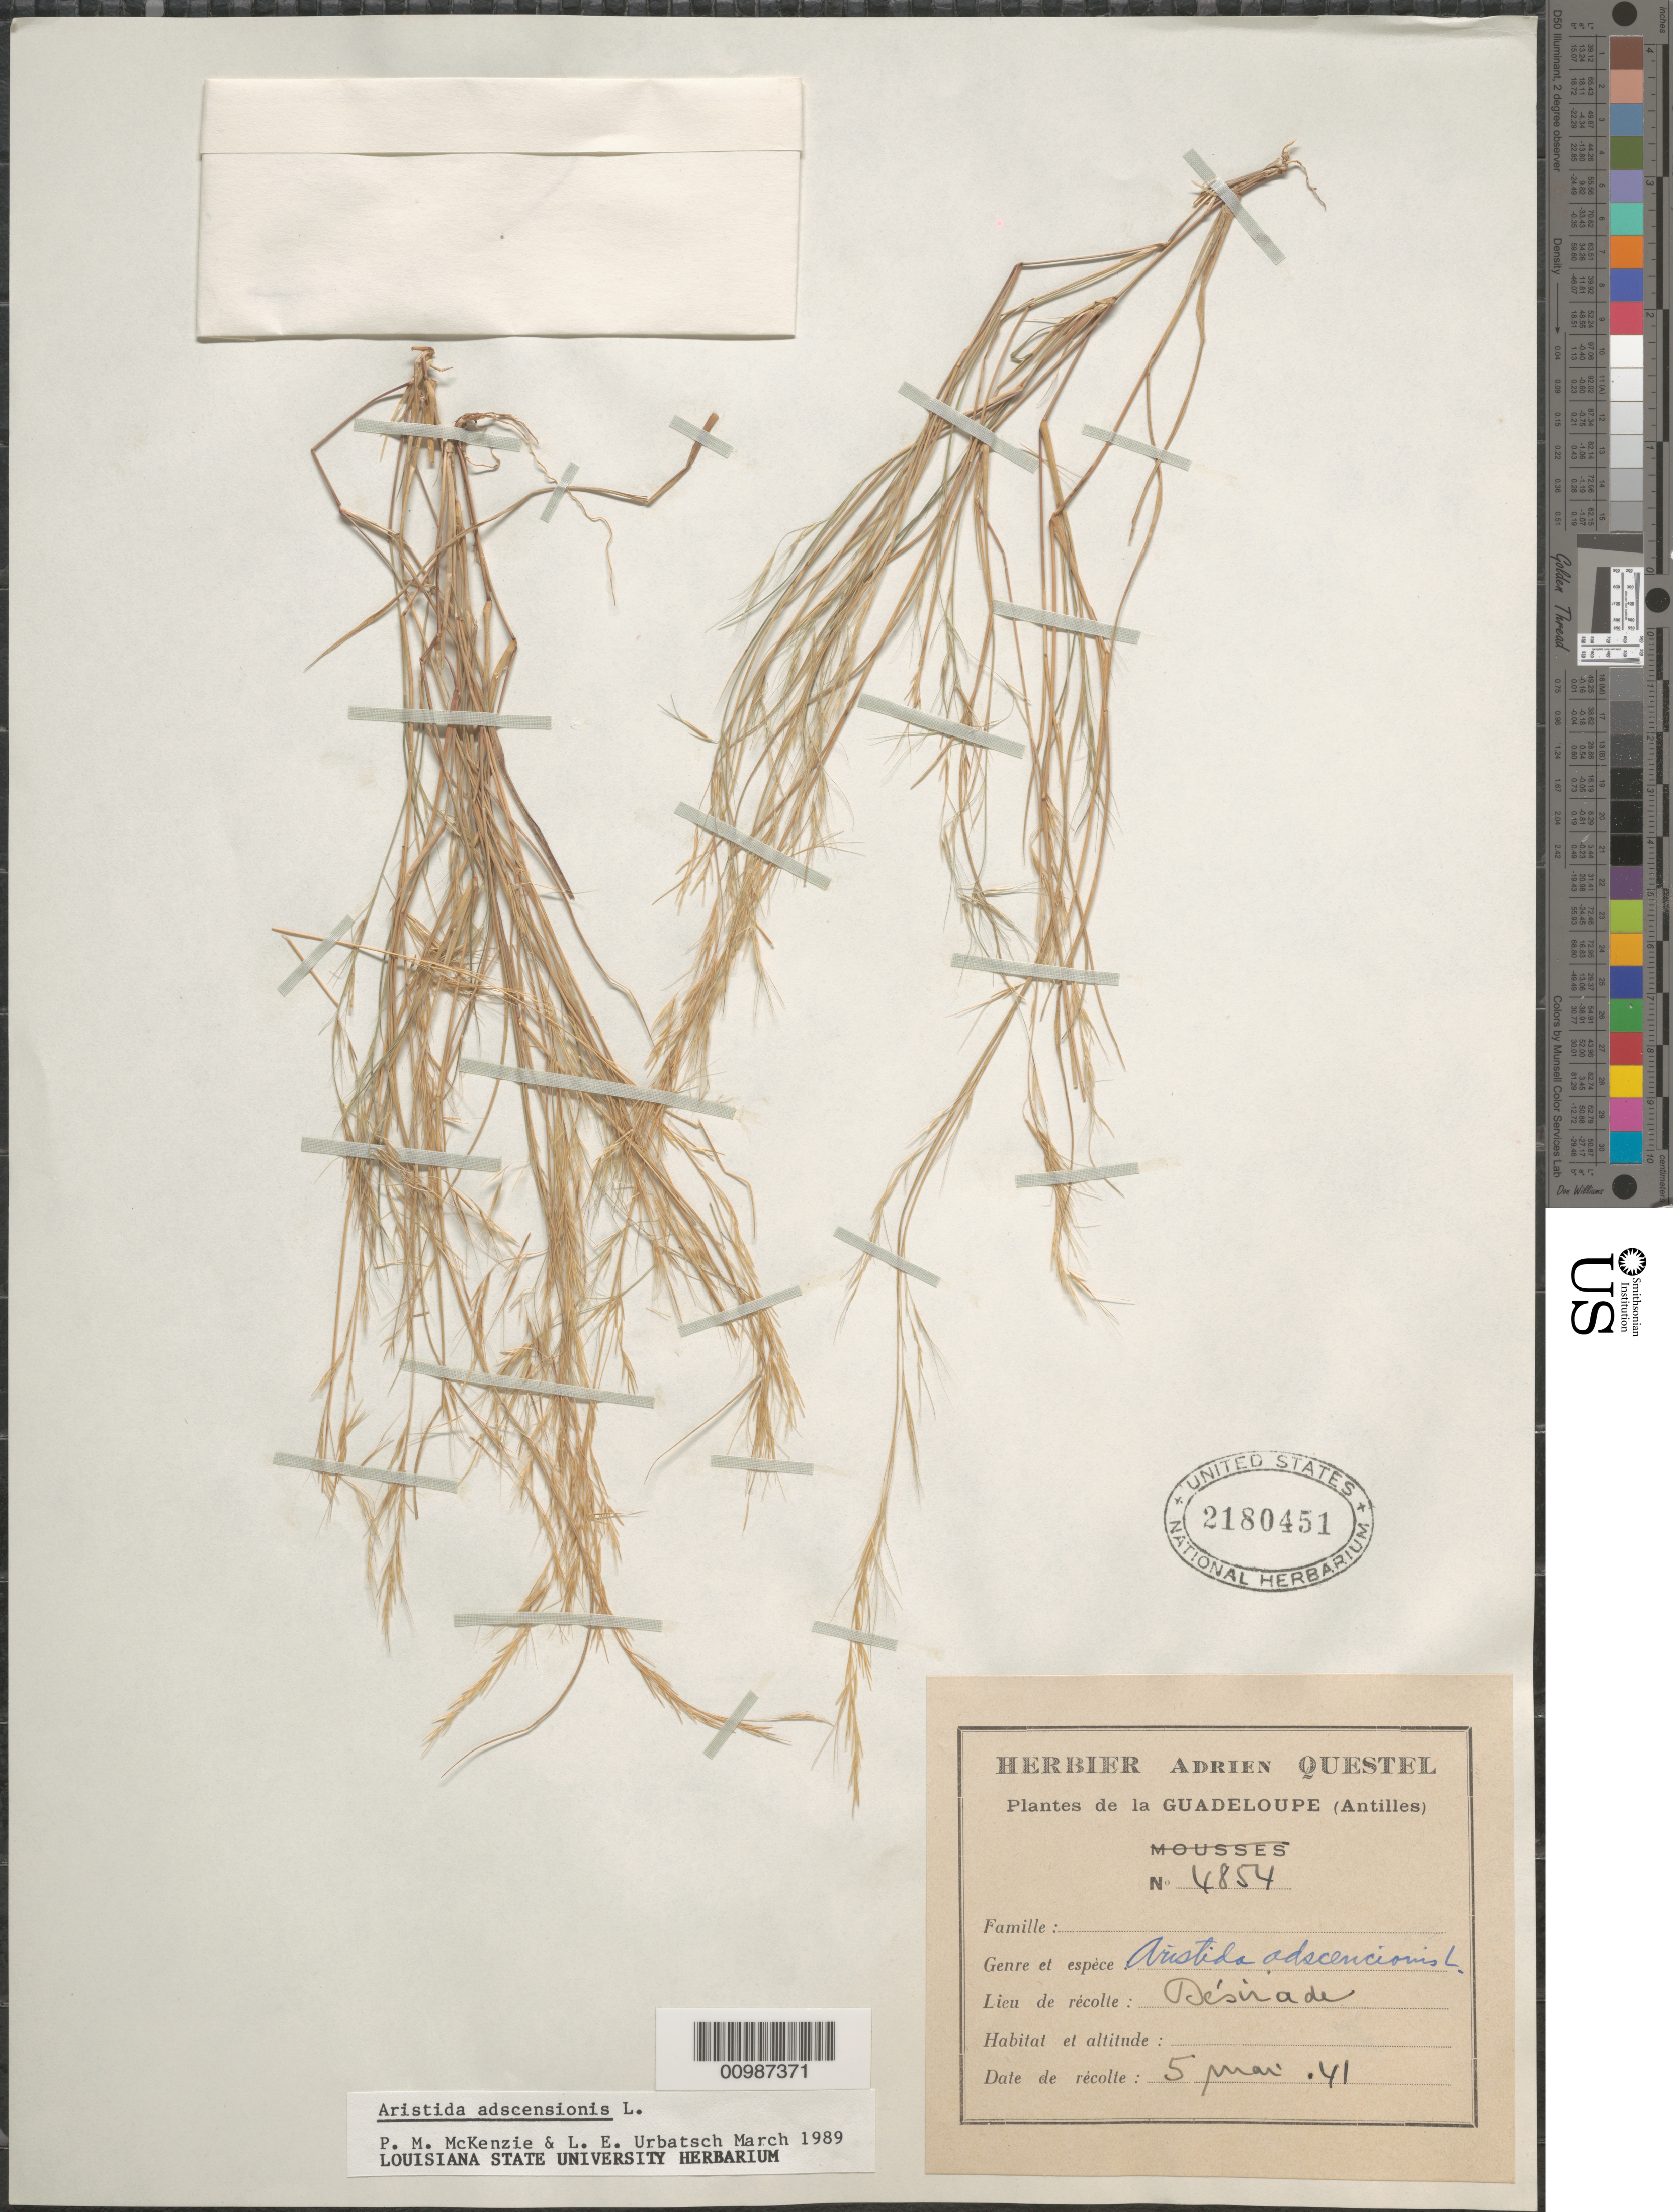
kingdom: Plantae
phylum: Tracheophyta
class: Liliopsida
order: Poales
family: Poaceae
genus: Aristida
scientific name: Aristida adscensionis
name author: L.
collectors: A. Questel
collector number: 4854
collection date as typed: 05 May 1941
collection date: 1941-05-05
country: Guadeloupe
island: Basse Terre [Guadeloupe]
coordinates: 0 N, 0 E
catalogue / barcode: US 2180451